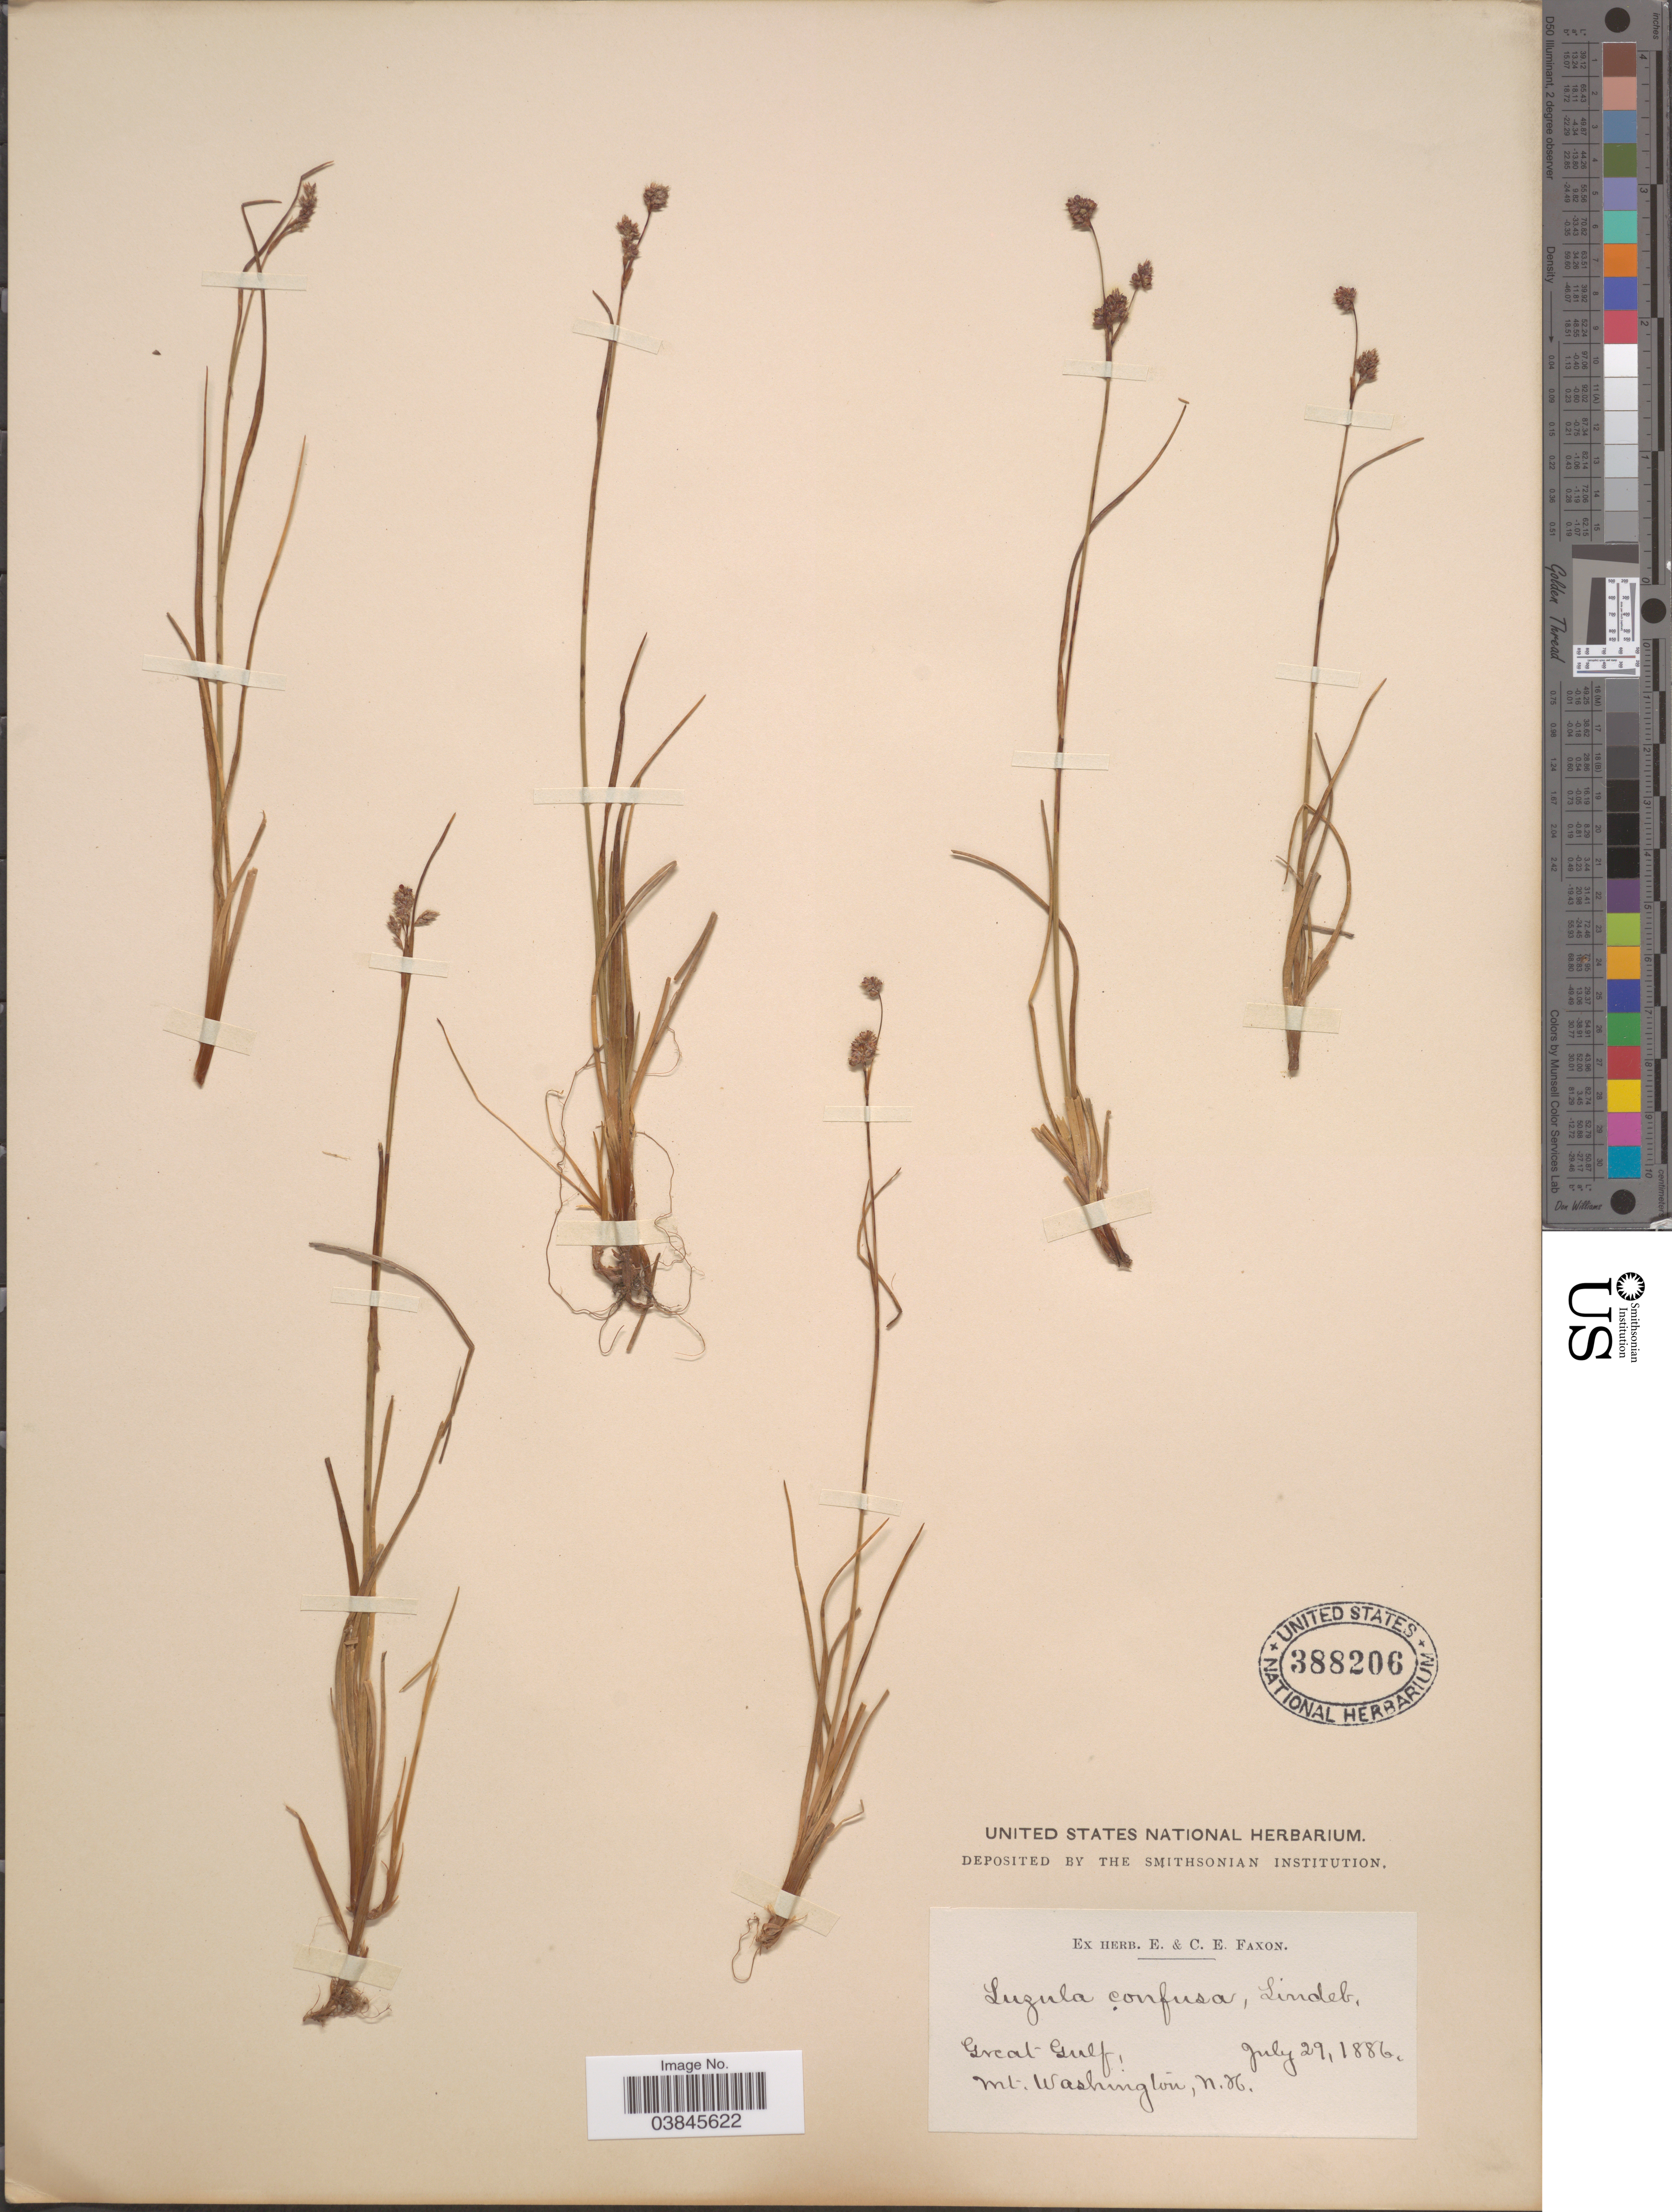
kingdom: Plantae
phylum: Tracheophyta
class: Liliopsida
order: Poales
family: Juncaceae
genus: Luzula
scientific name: Luzula confusa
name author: Lindeb.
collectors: ex herb. E. & C.E. Faxon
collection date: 1886-07-29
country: United States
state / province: New Hampshire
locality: Great Gulf, Mt. Washington.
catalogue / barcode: US 388206